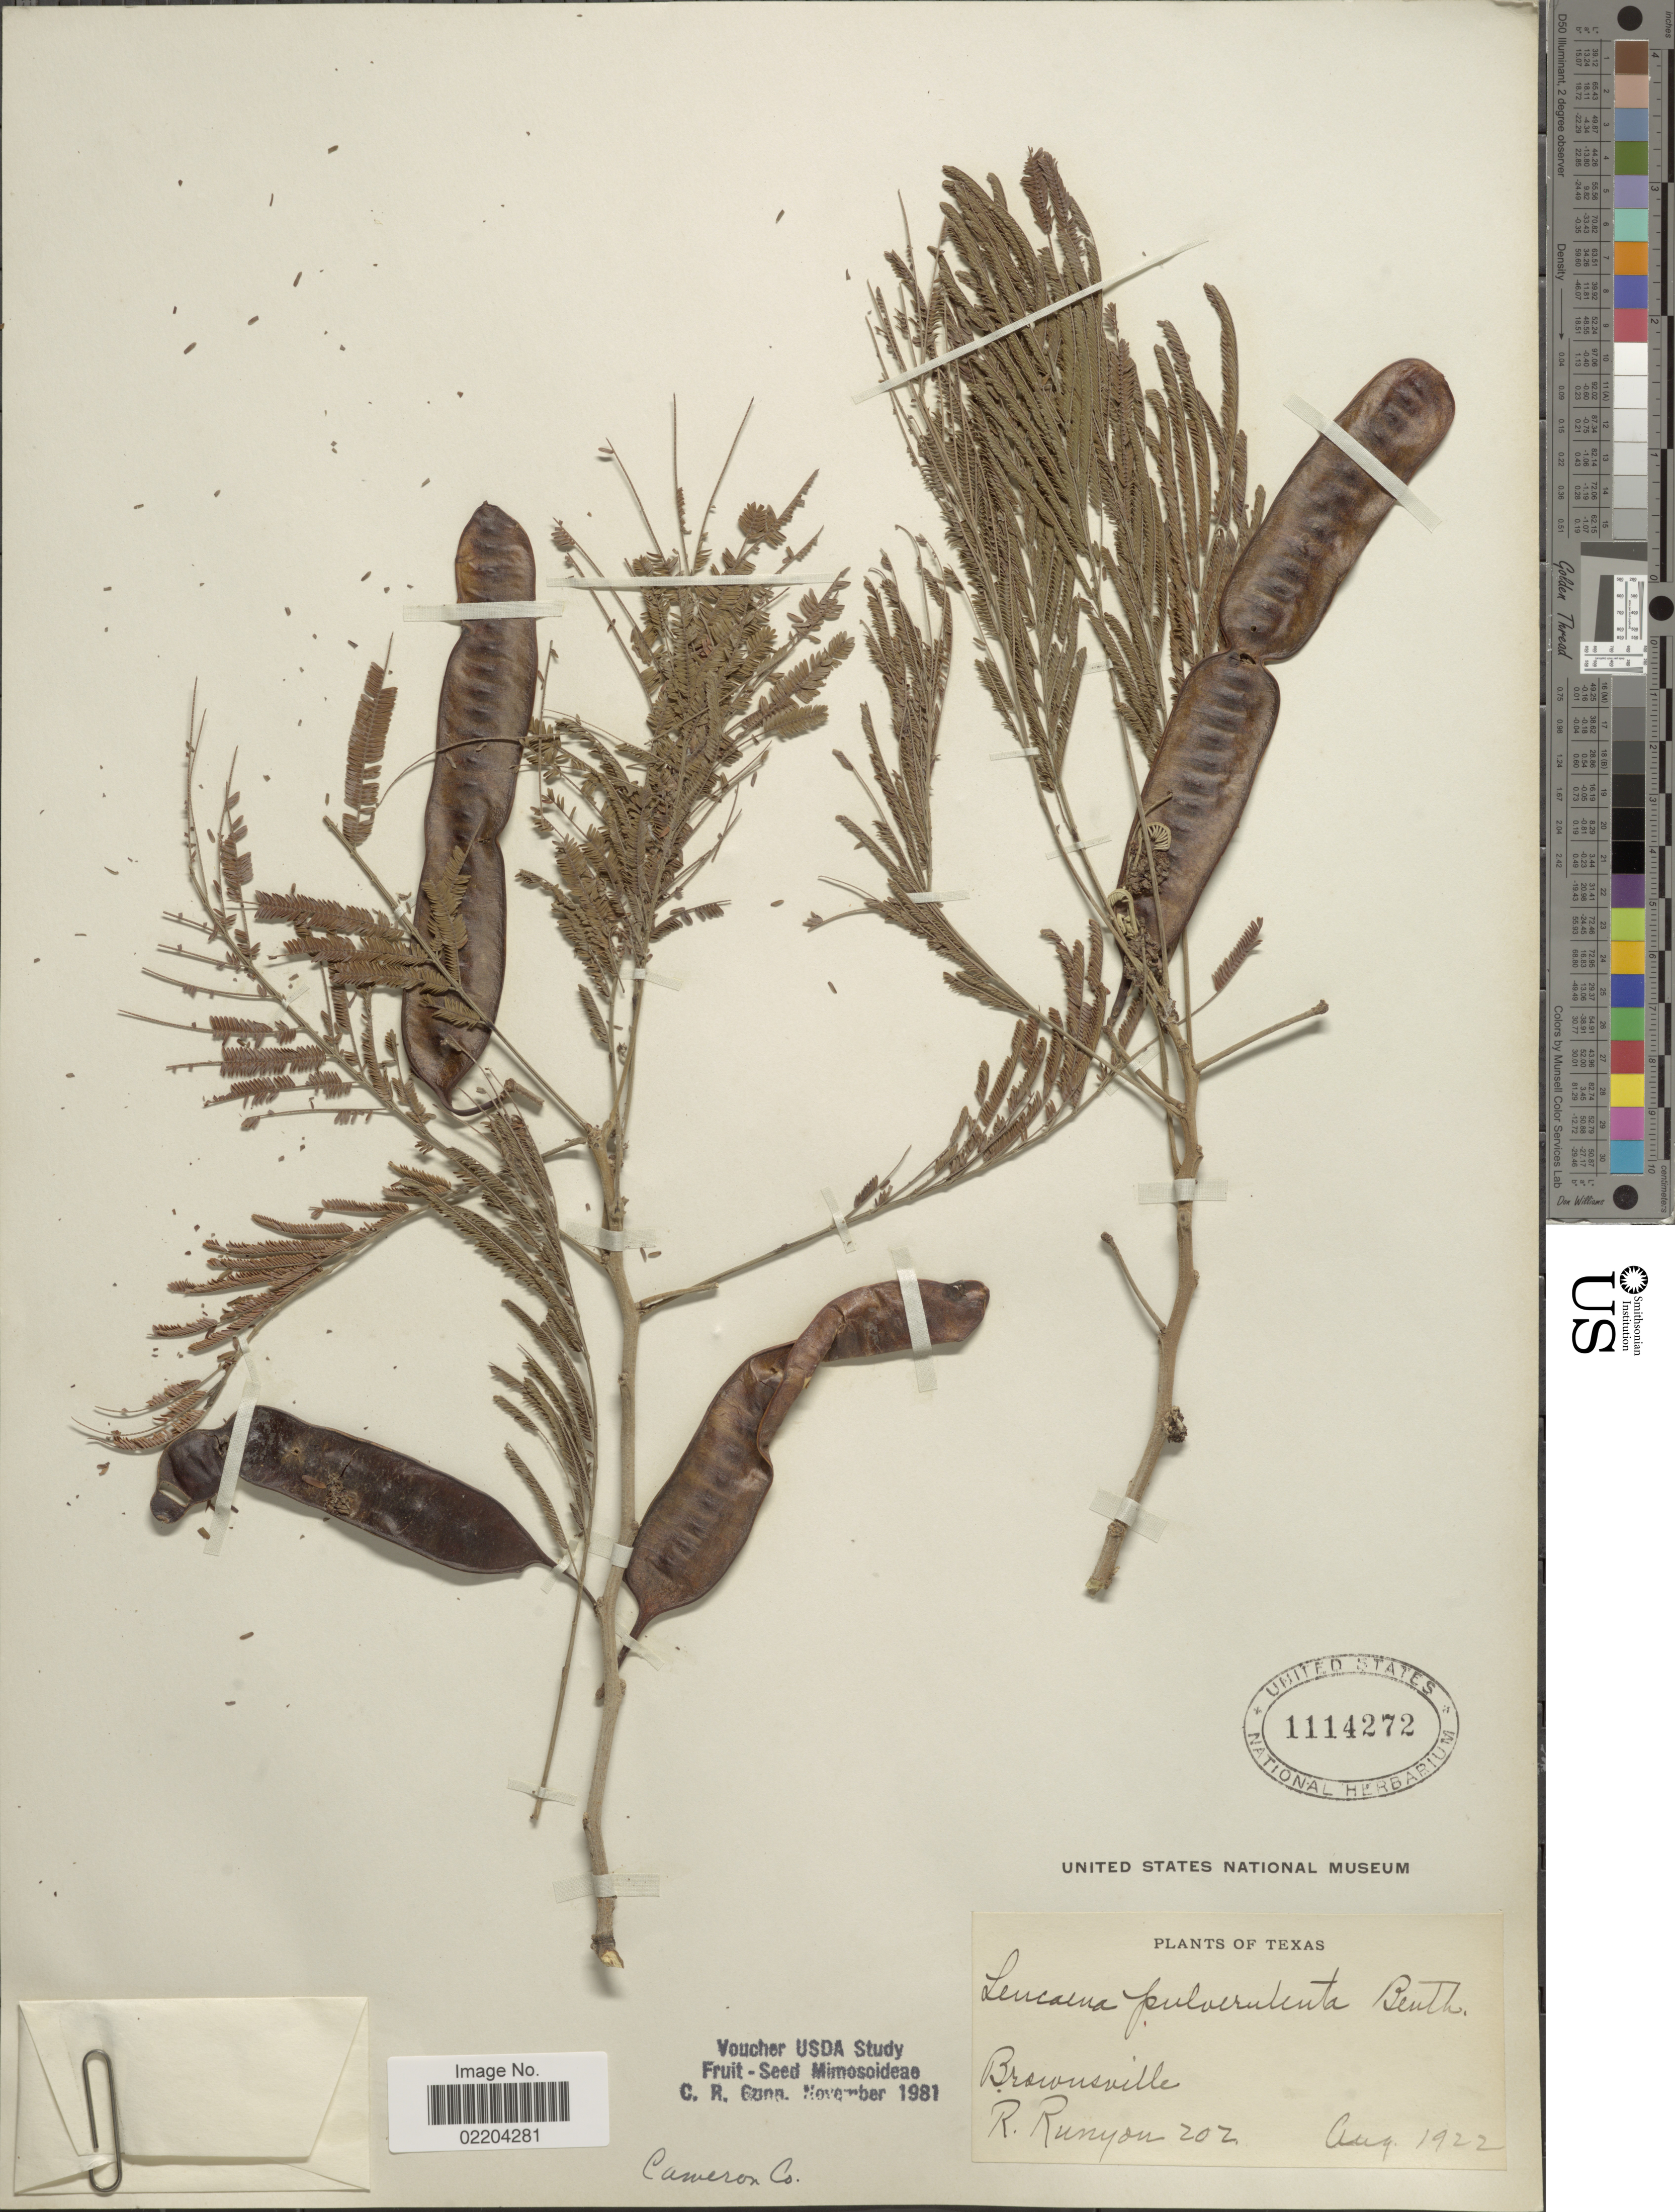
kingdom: Plantae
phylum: Tracheophyta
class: Magnoliopsida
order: Fabales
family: Fabaceae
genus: Leucaena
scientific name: Leucaena pulverulenta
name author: (Schltdl.) Benth.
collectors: R. Runyon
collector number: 202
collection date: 1922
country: United States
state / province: Texas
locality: Brownsville, Texas.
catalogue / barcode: US 1114272